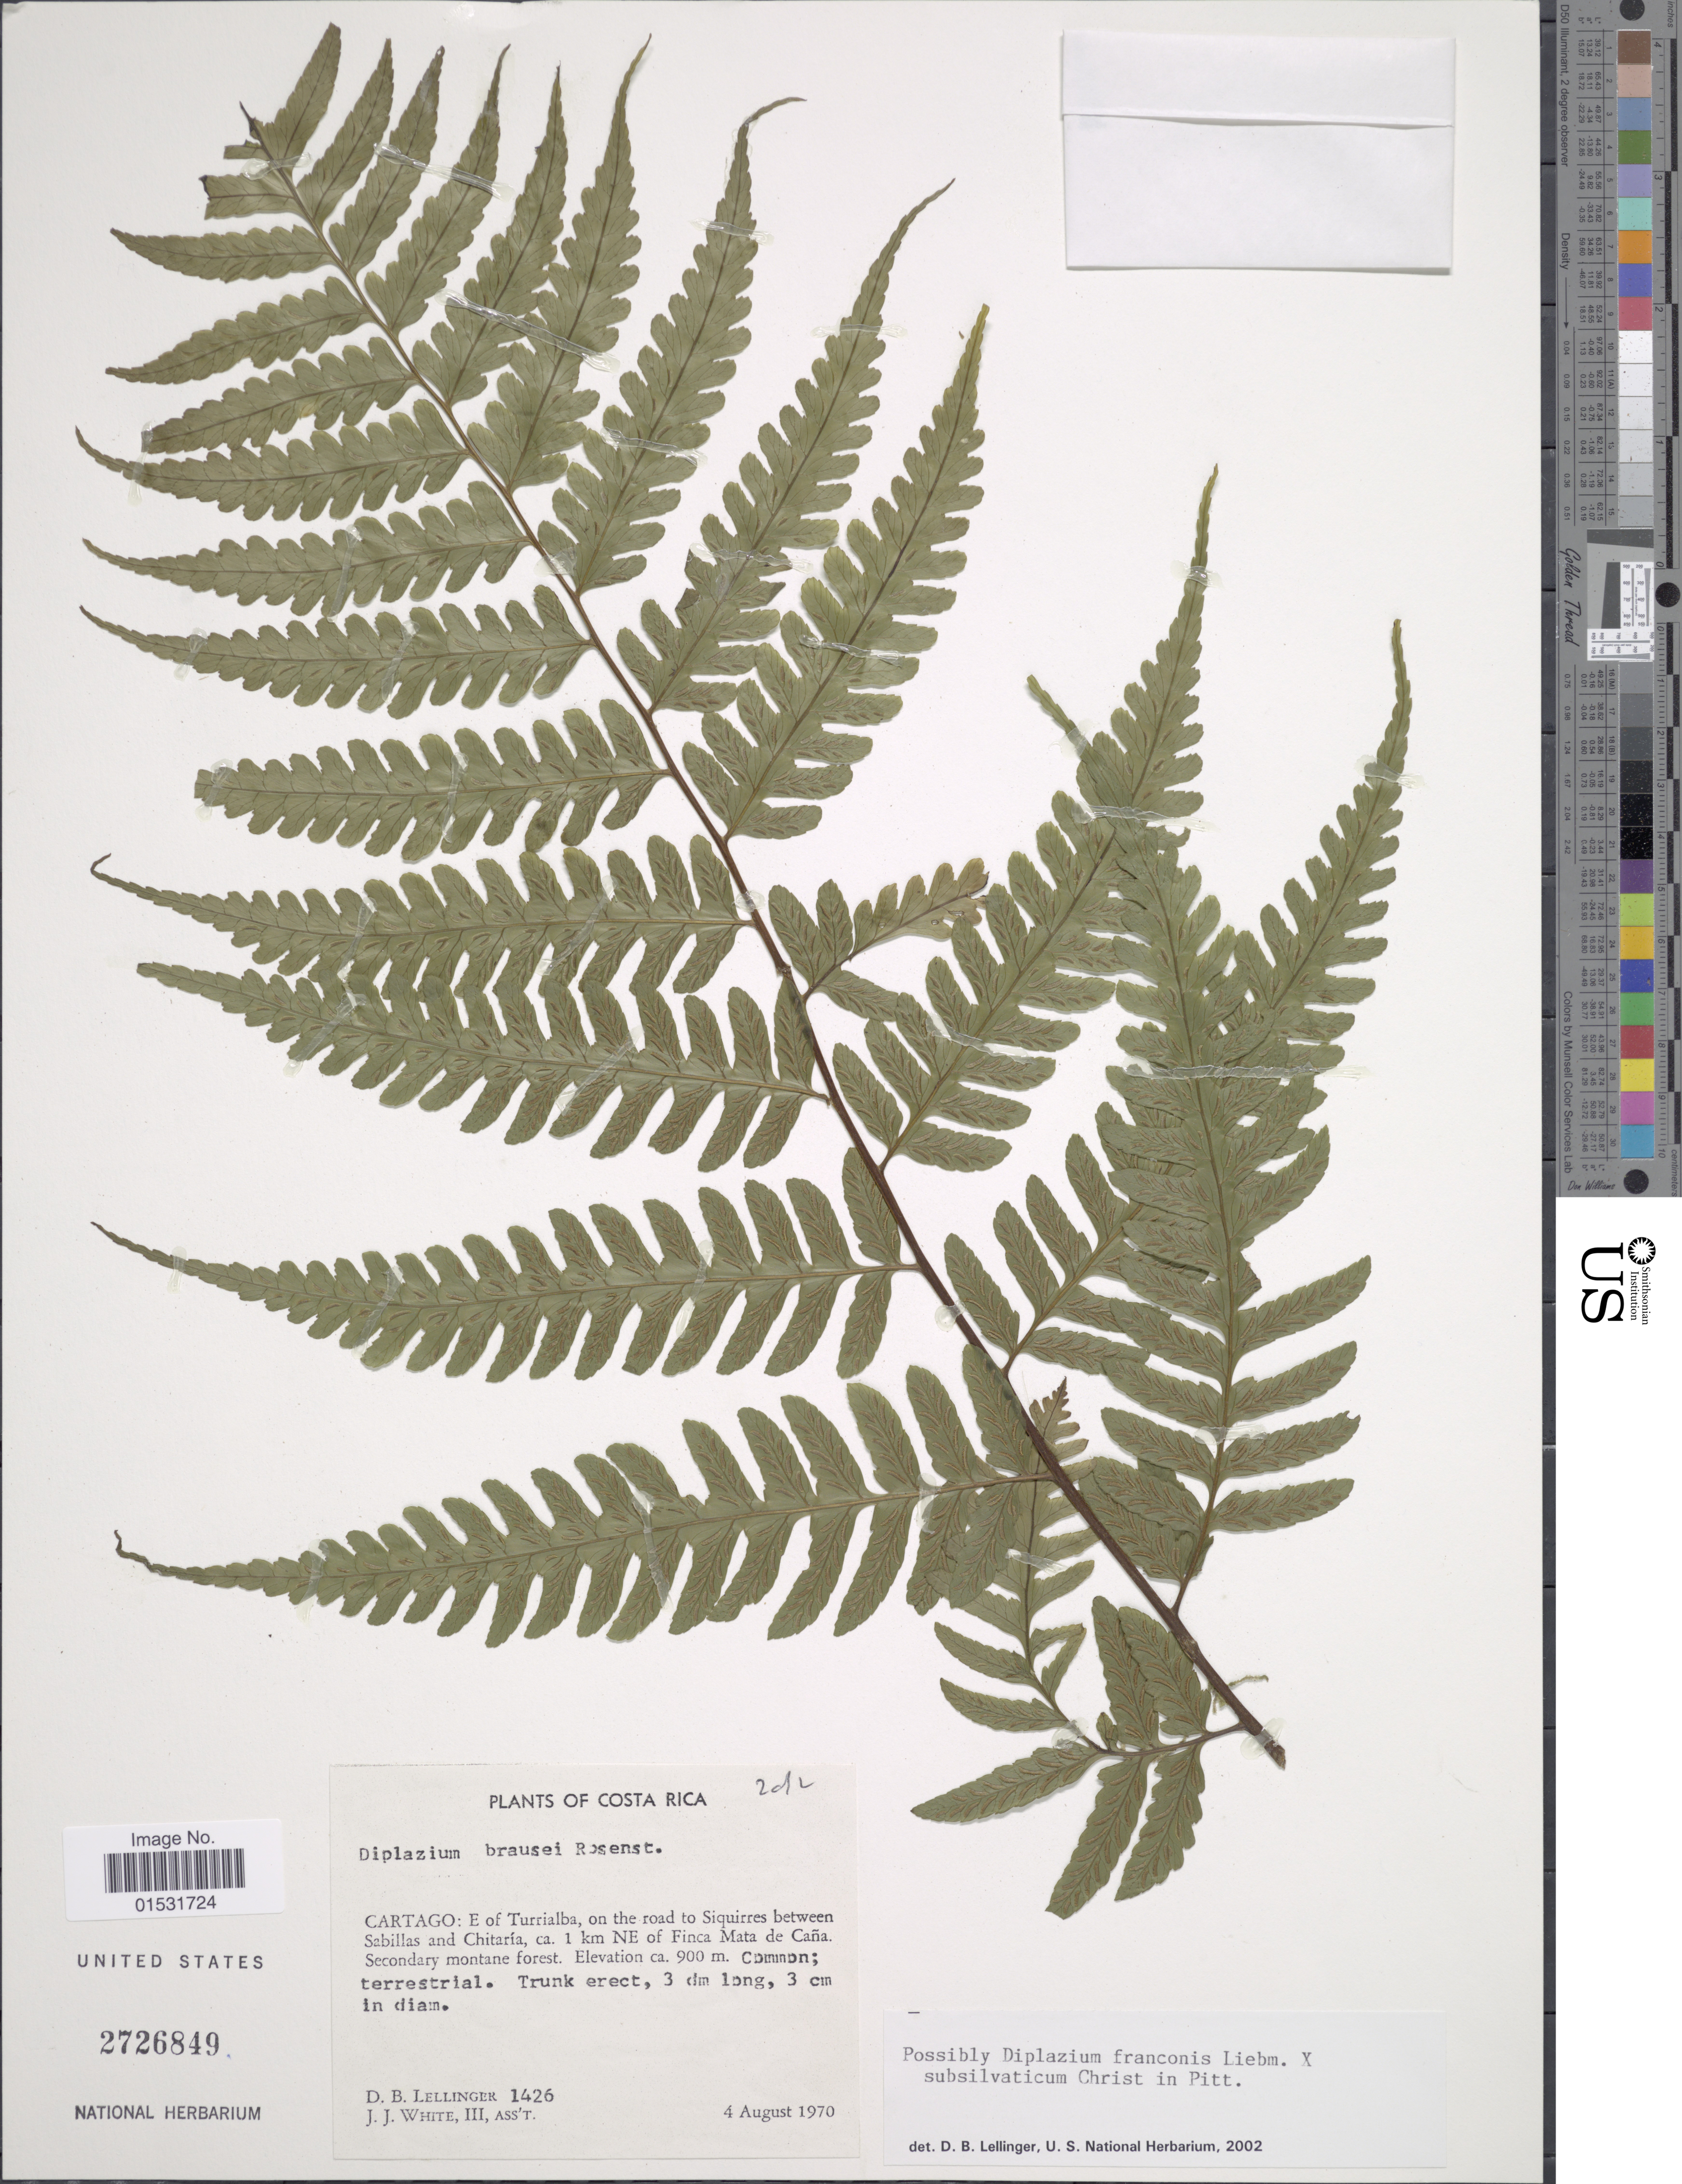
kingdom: Plantae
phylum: Tracheophyta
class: Polypodiopsida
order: Polypodiales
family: Athyriaceae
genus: Diplazium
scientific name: Diplazium franconis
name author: Liebm.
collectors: D. B. Lellinger & J. J. White III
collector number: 1426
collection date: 1970-08-04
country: Costa Rica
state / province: Cartago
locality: E of Turrialba, on the road to Siquirres between Sabillas and Chitaria, ca. 1 km NE of Finca Mata de Cana.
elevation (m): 900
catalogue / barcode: US 2726849